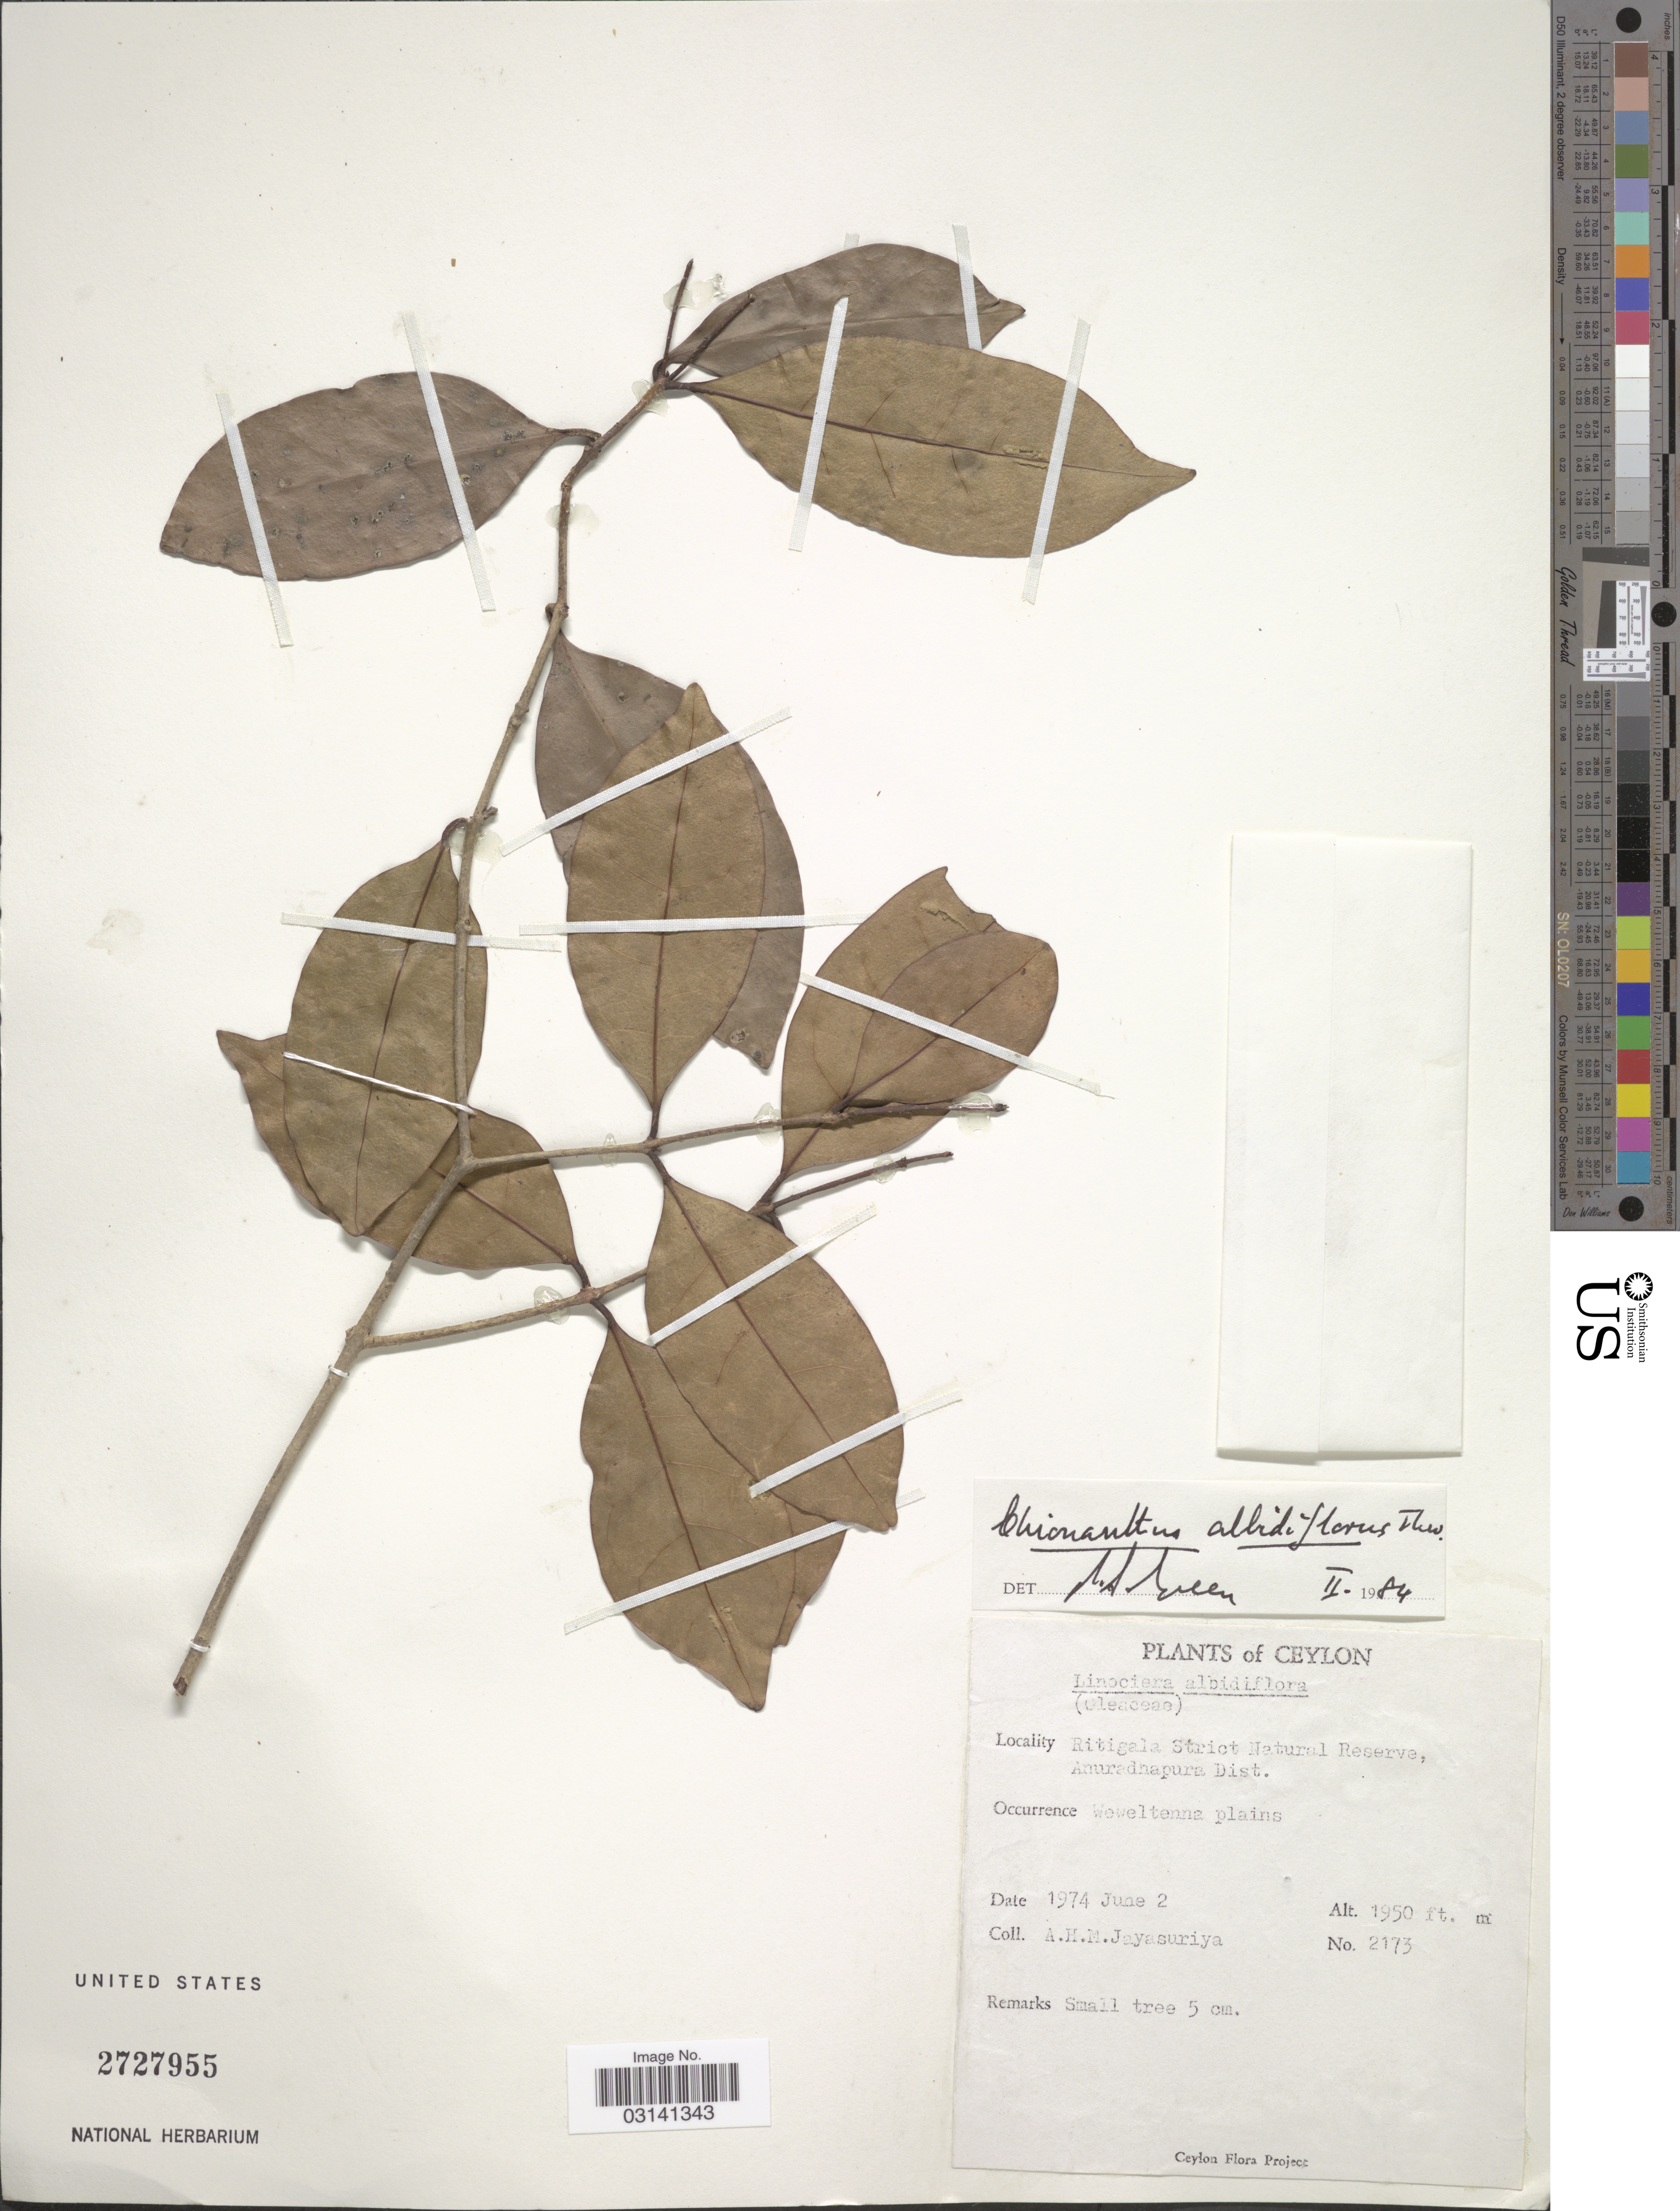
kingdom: Plantae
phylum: Tracheophyta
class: Magnoliopsida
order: Lamiales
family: Oleaceae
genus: Chionanthus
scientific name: Chionanthus albidiflorus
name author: Thwaites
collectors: A. H. Jayasuriya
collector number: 2173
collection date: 1974-06-02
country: Sri Lanka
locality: Ceylon, Ritigala Strict Natural Reserve, Anuradhapura Dist., Weweltenna plains.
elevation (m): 594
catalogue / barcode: US 2727955